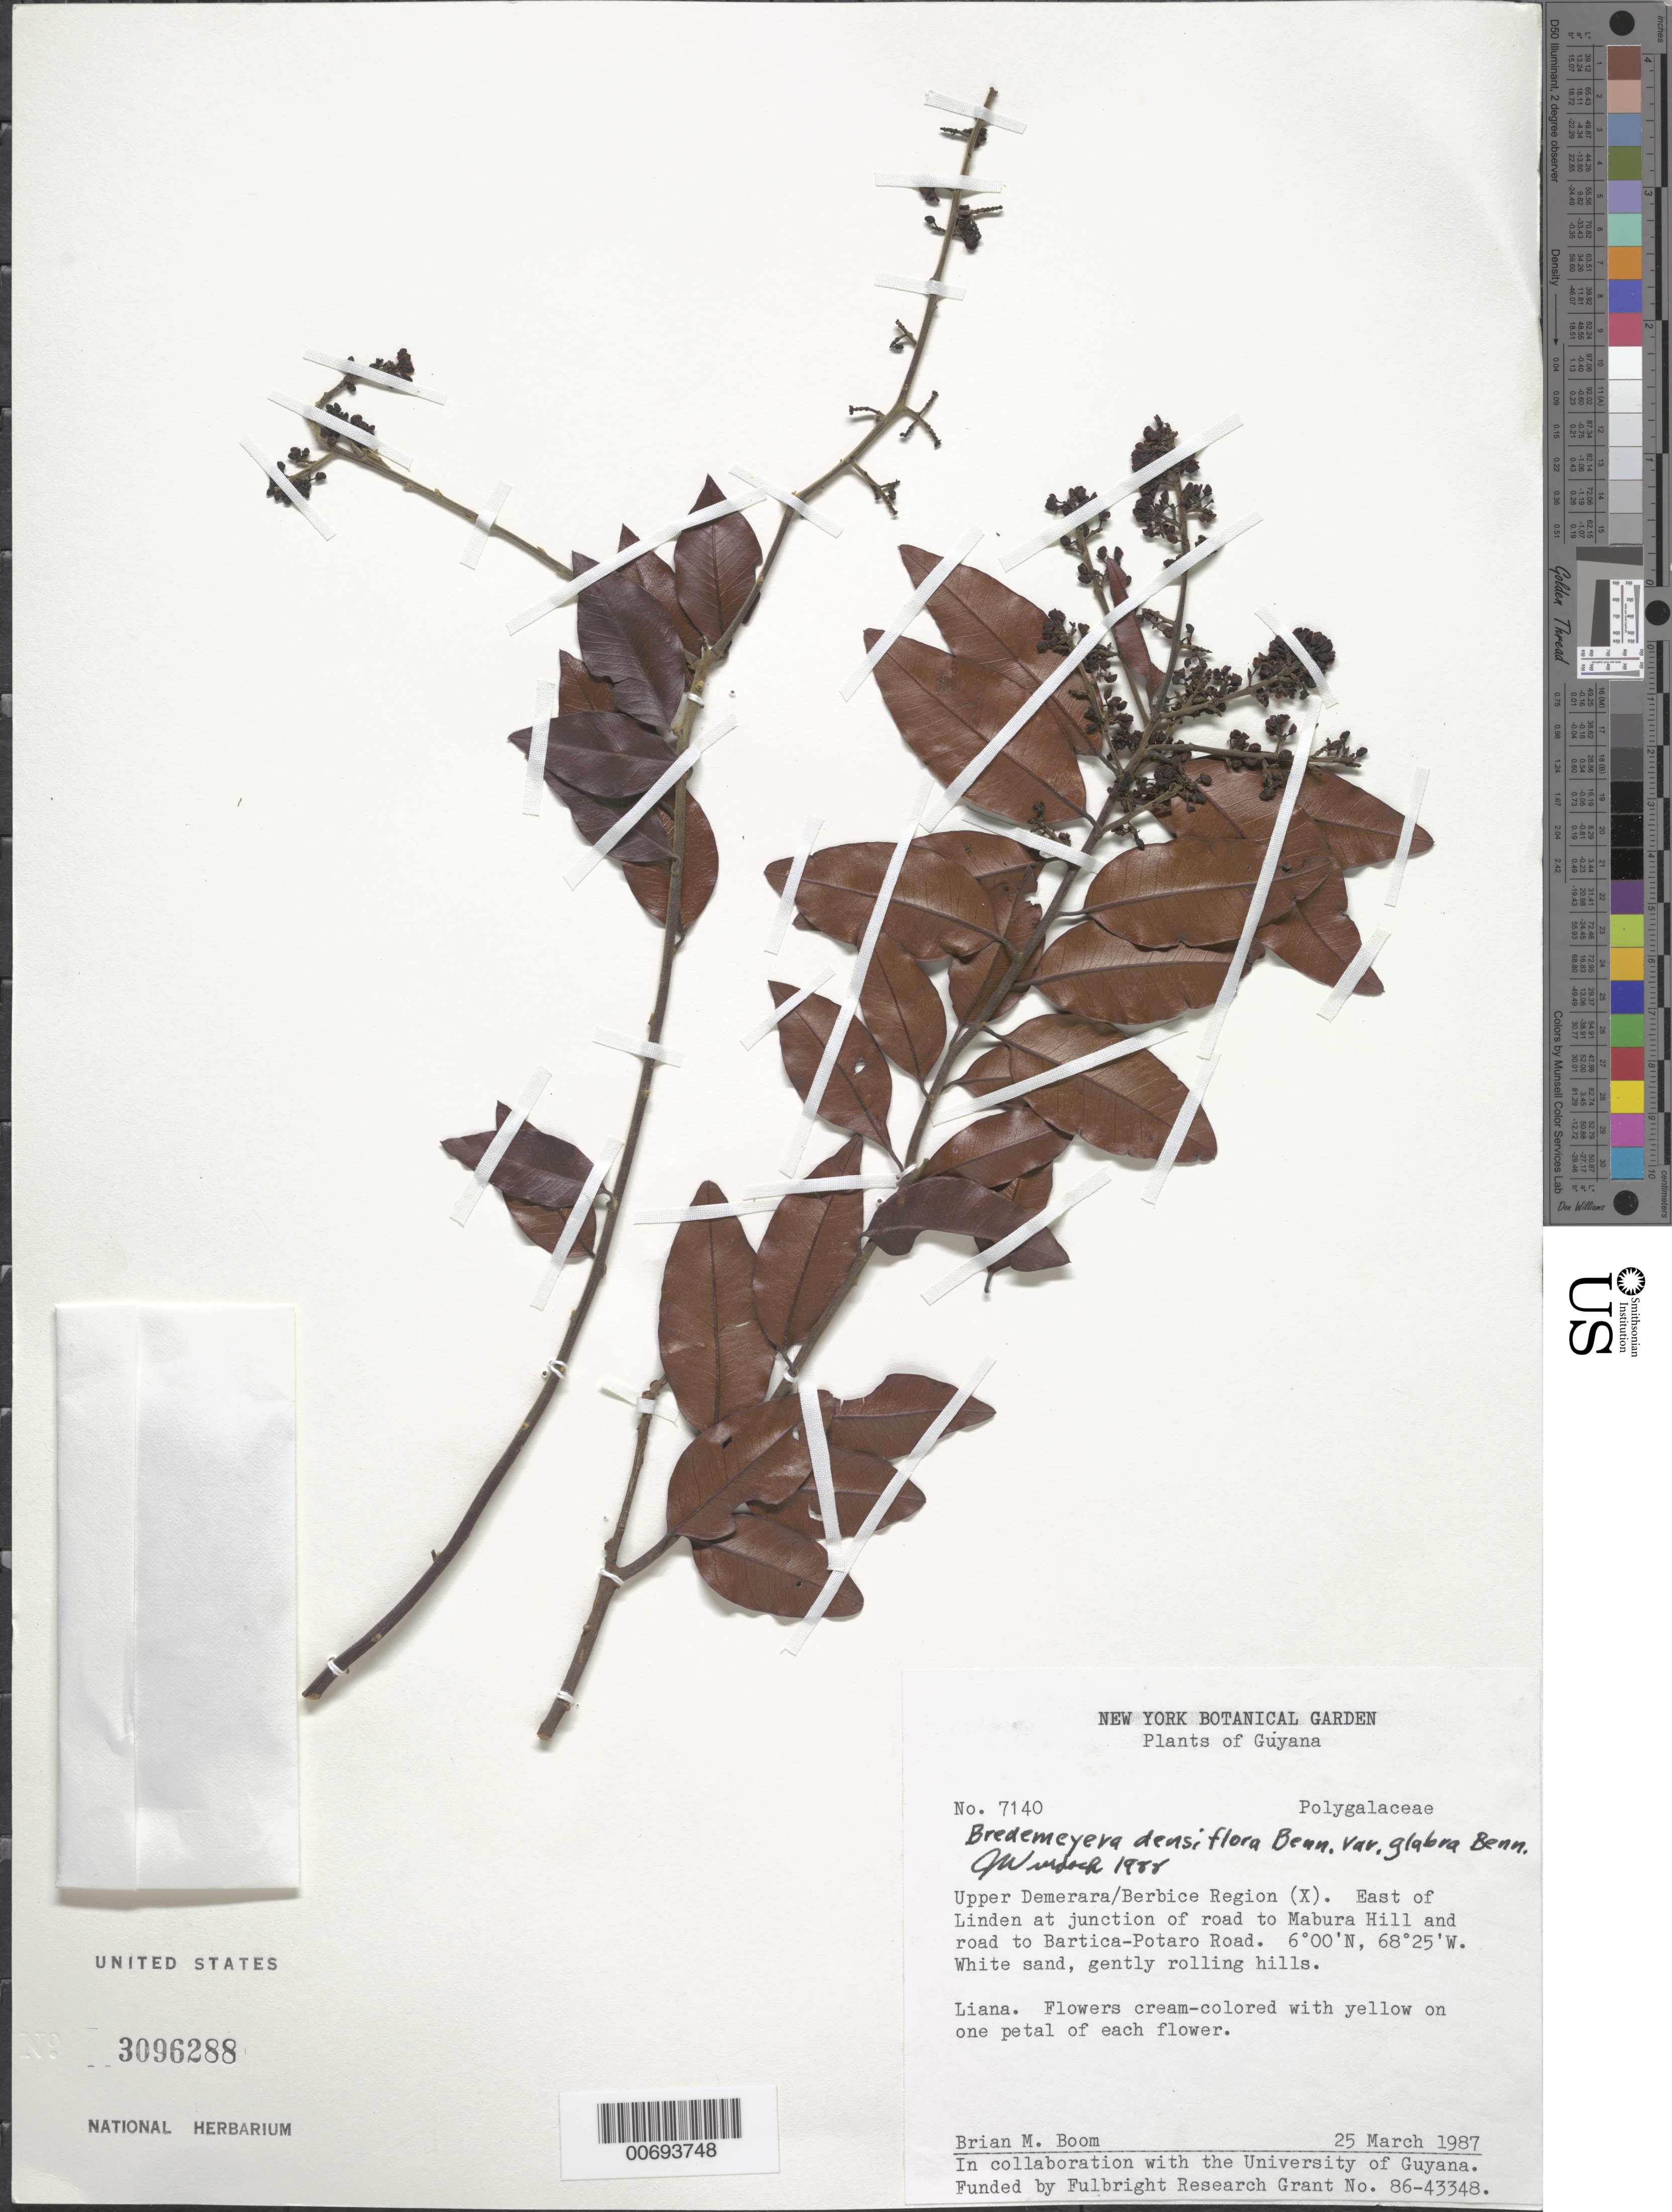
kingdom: Plantae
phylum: Tracheophyta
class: Magnoliopsida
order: Fabales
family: Polygalaceae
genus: Bredemeyera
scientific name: Bredemeyera densiflora var. glabra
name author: A.W. Benn.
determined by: Wurdack, John J., (US), US (UNITED STATES)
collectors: B. M. Boom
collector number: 7140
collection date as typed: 25-Mar-87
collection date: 1987-03-25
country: Guyana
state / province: U. Demerara-Berbice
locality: Linden, E of, at jct. of Mabura Hill/Bartica-Potaro Road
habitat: White sand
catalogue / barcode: US 3096288